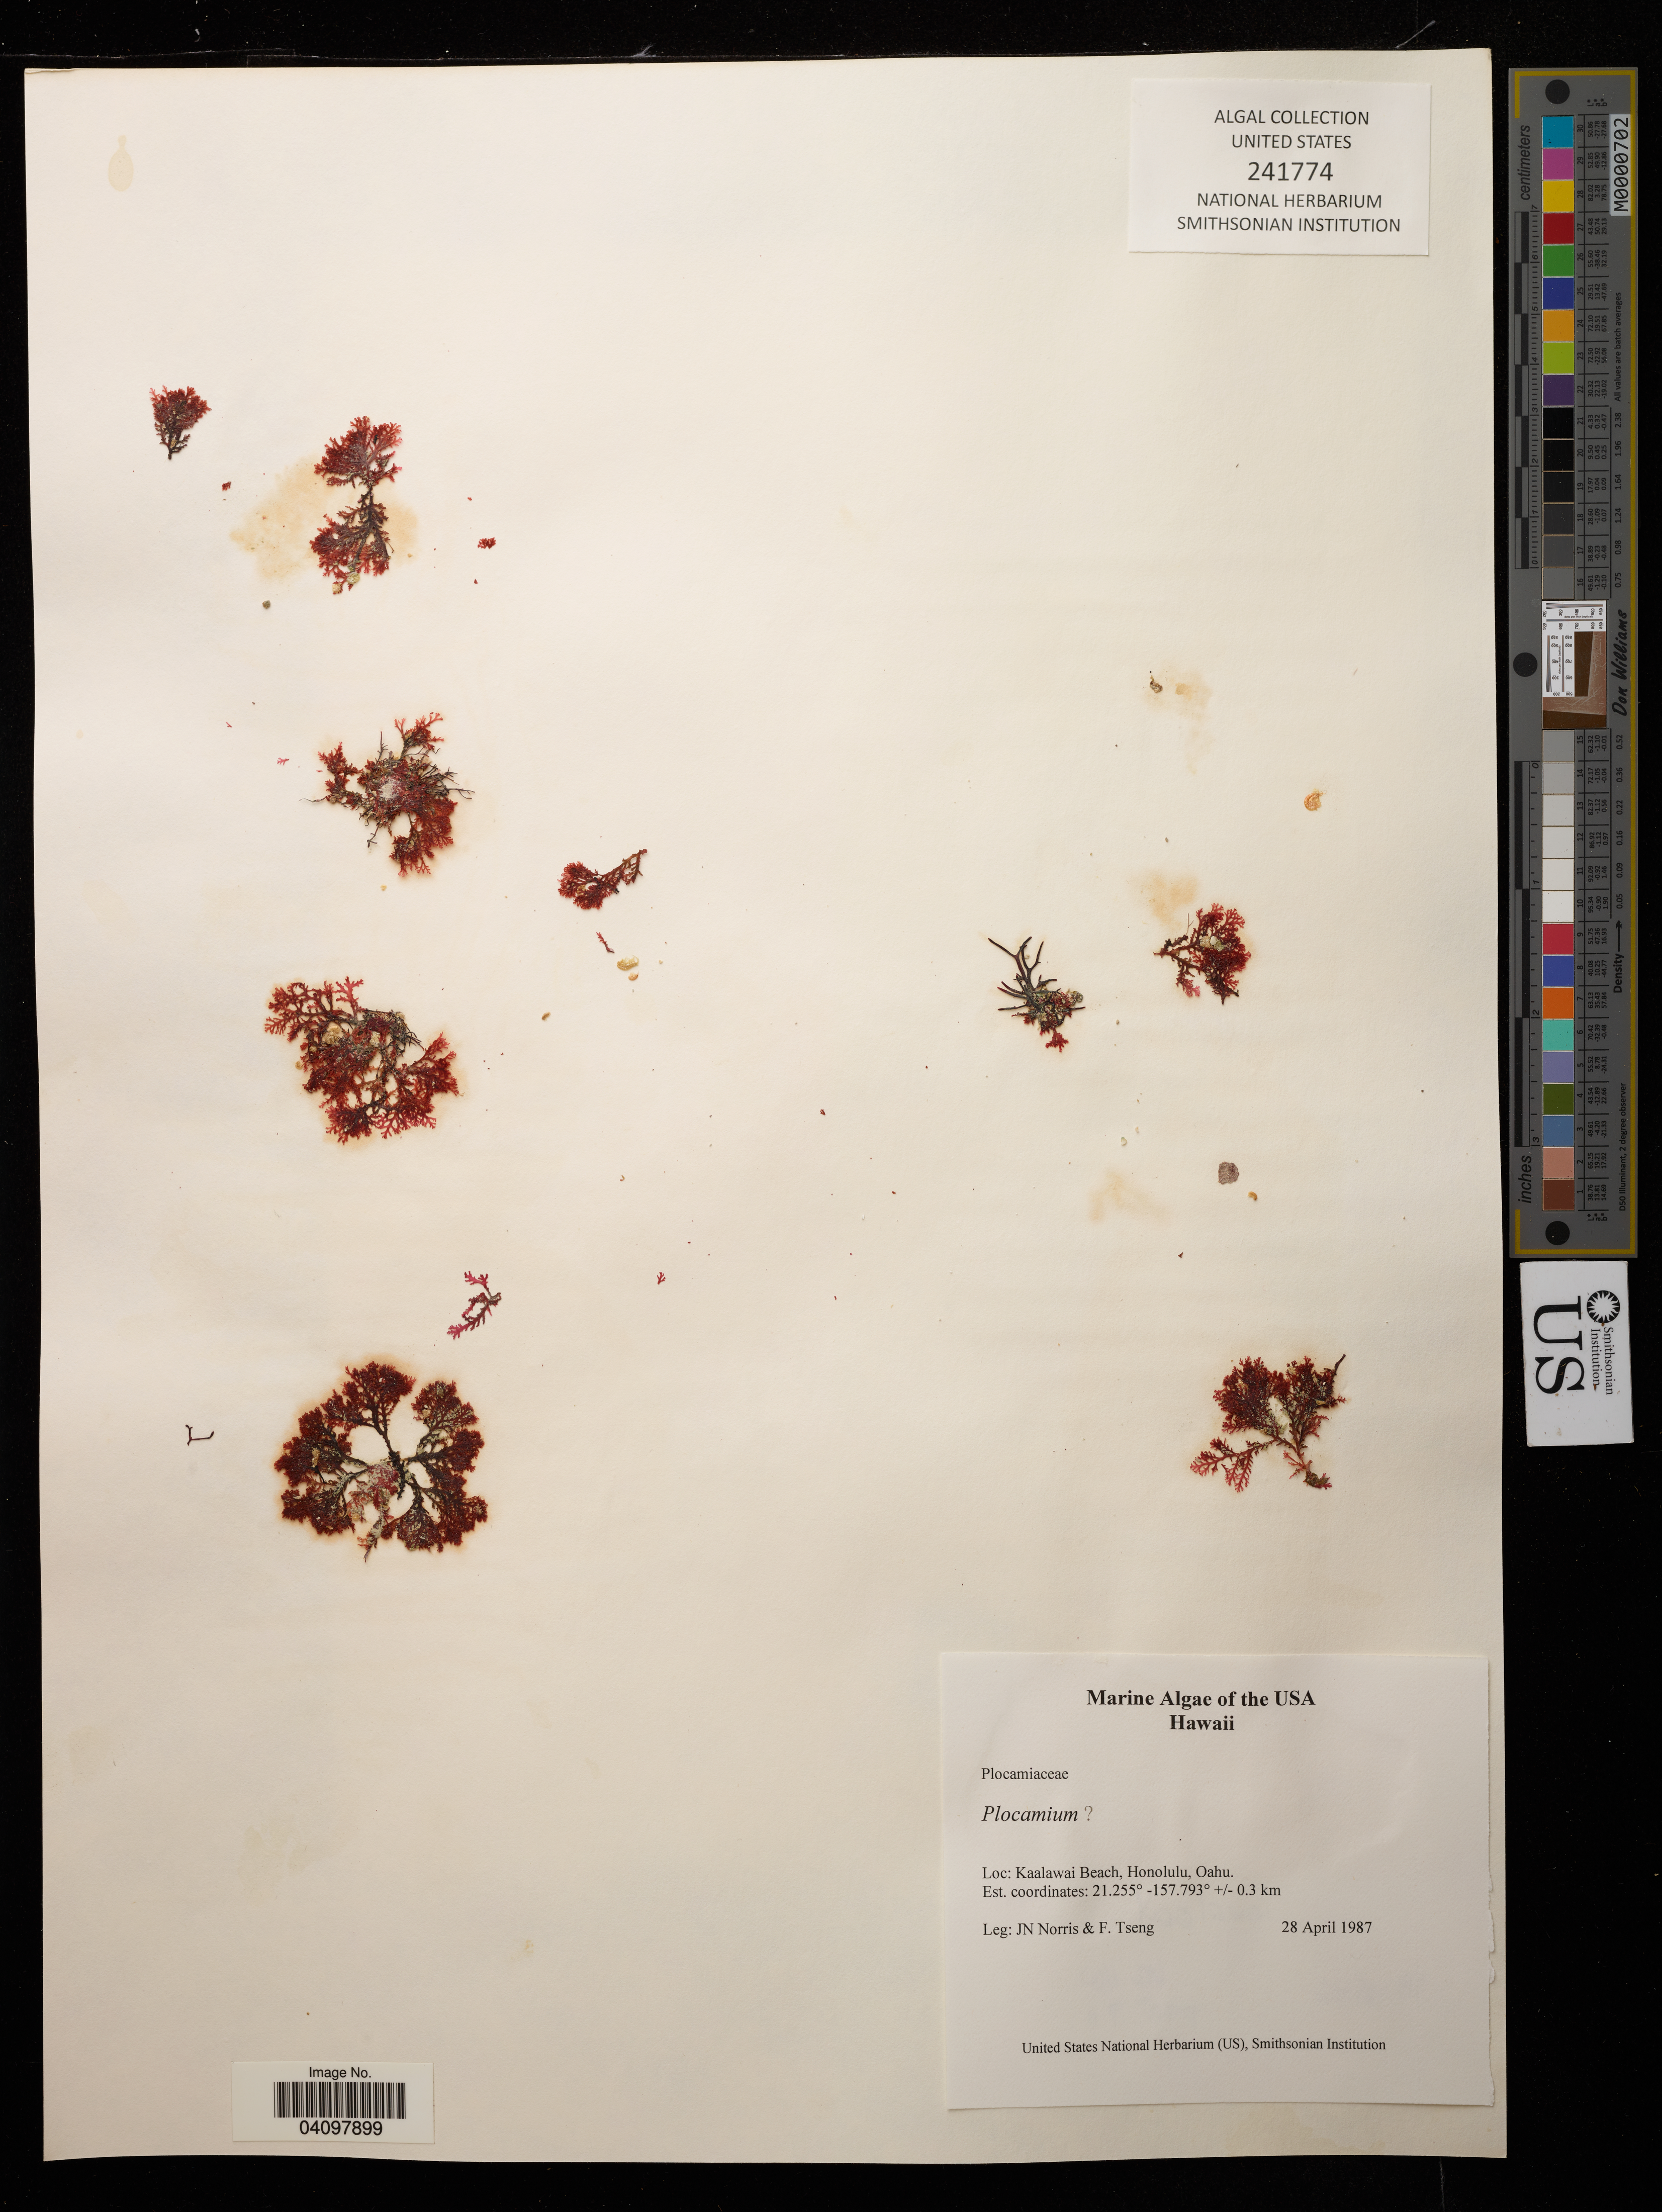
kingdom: Plantae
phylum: Rhodophyta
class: Florideophyceae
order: Plocamiales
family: Plocamiaceae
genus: Plocamium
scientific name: Plocamium sp.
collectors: J. Norris & F. Tseng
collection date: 1987-04-28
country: United States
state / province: Hawaii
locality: Kaalawai Beach, Honolulu, Oahu.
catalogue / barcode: US 241774